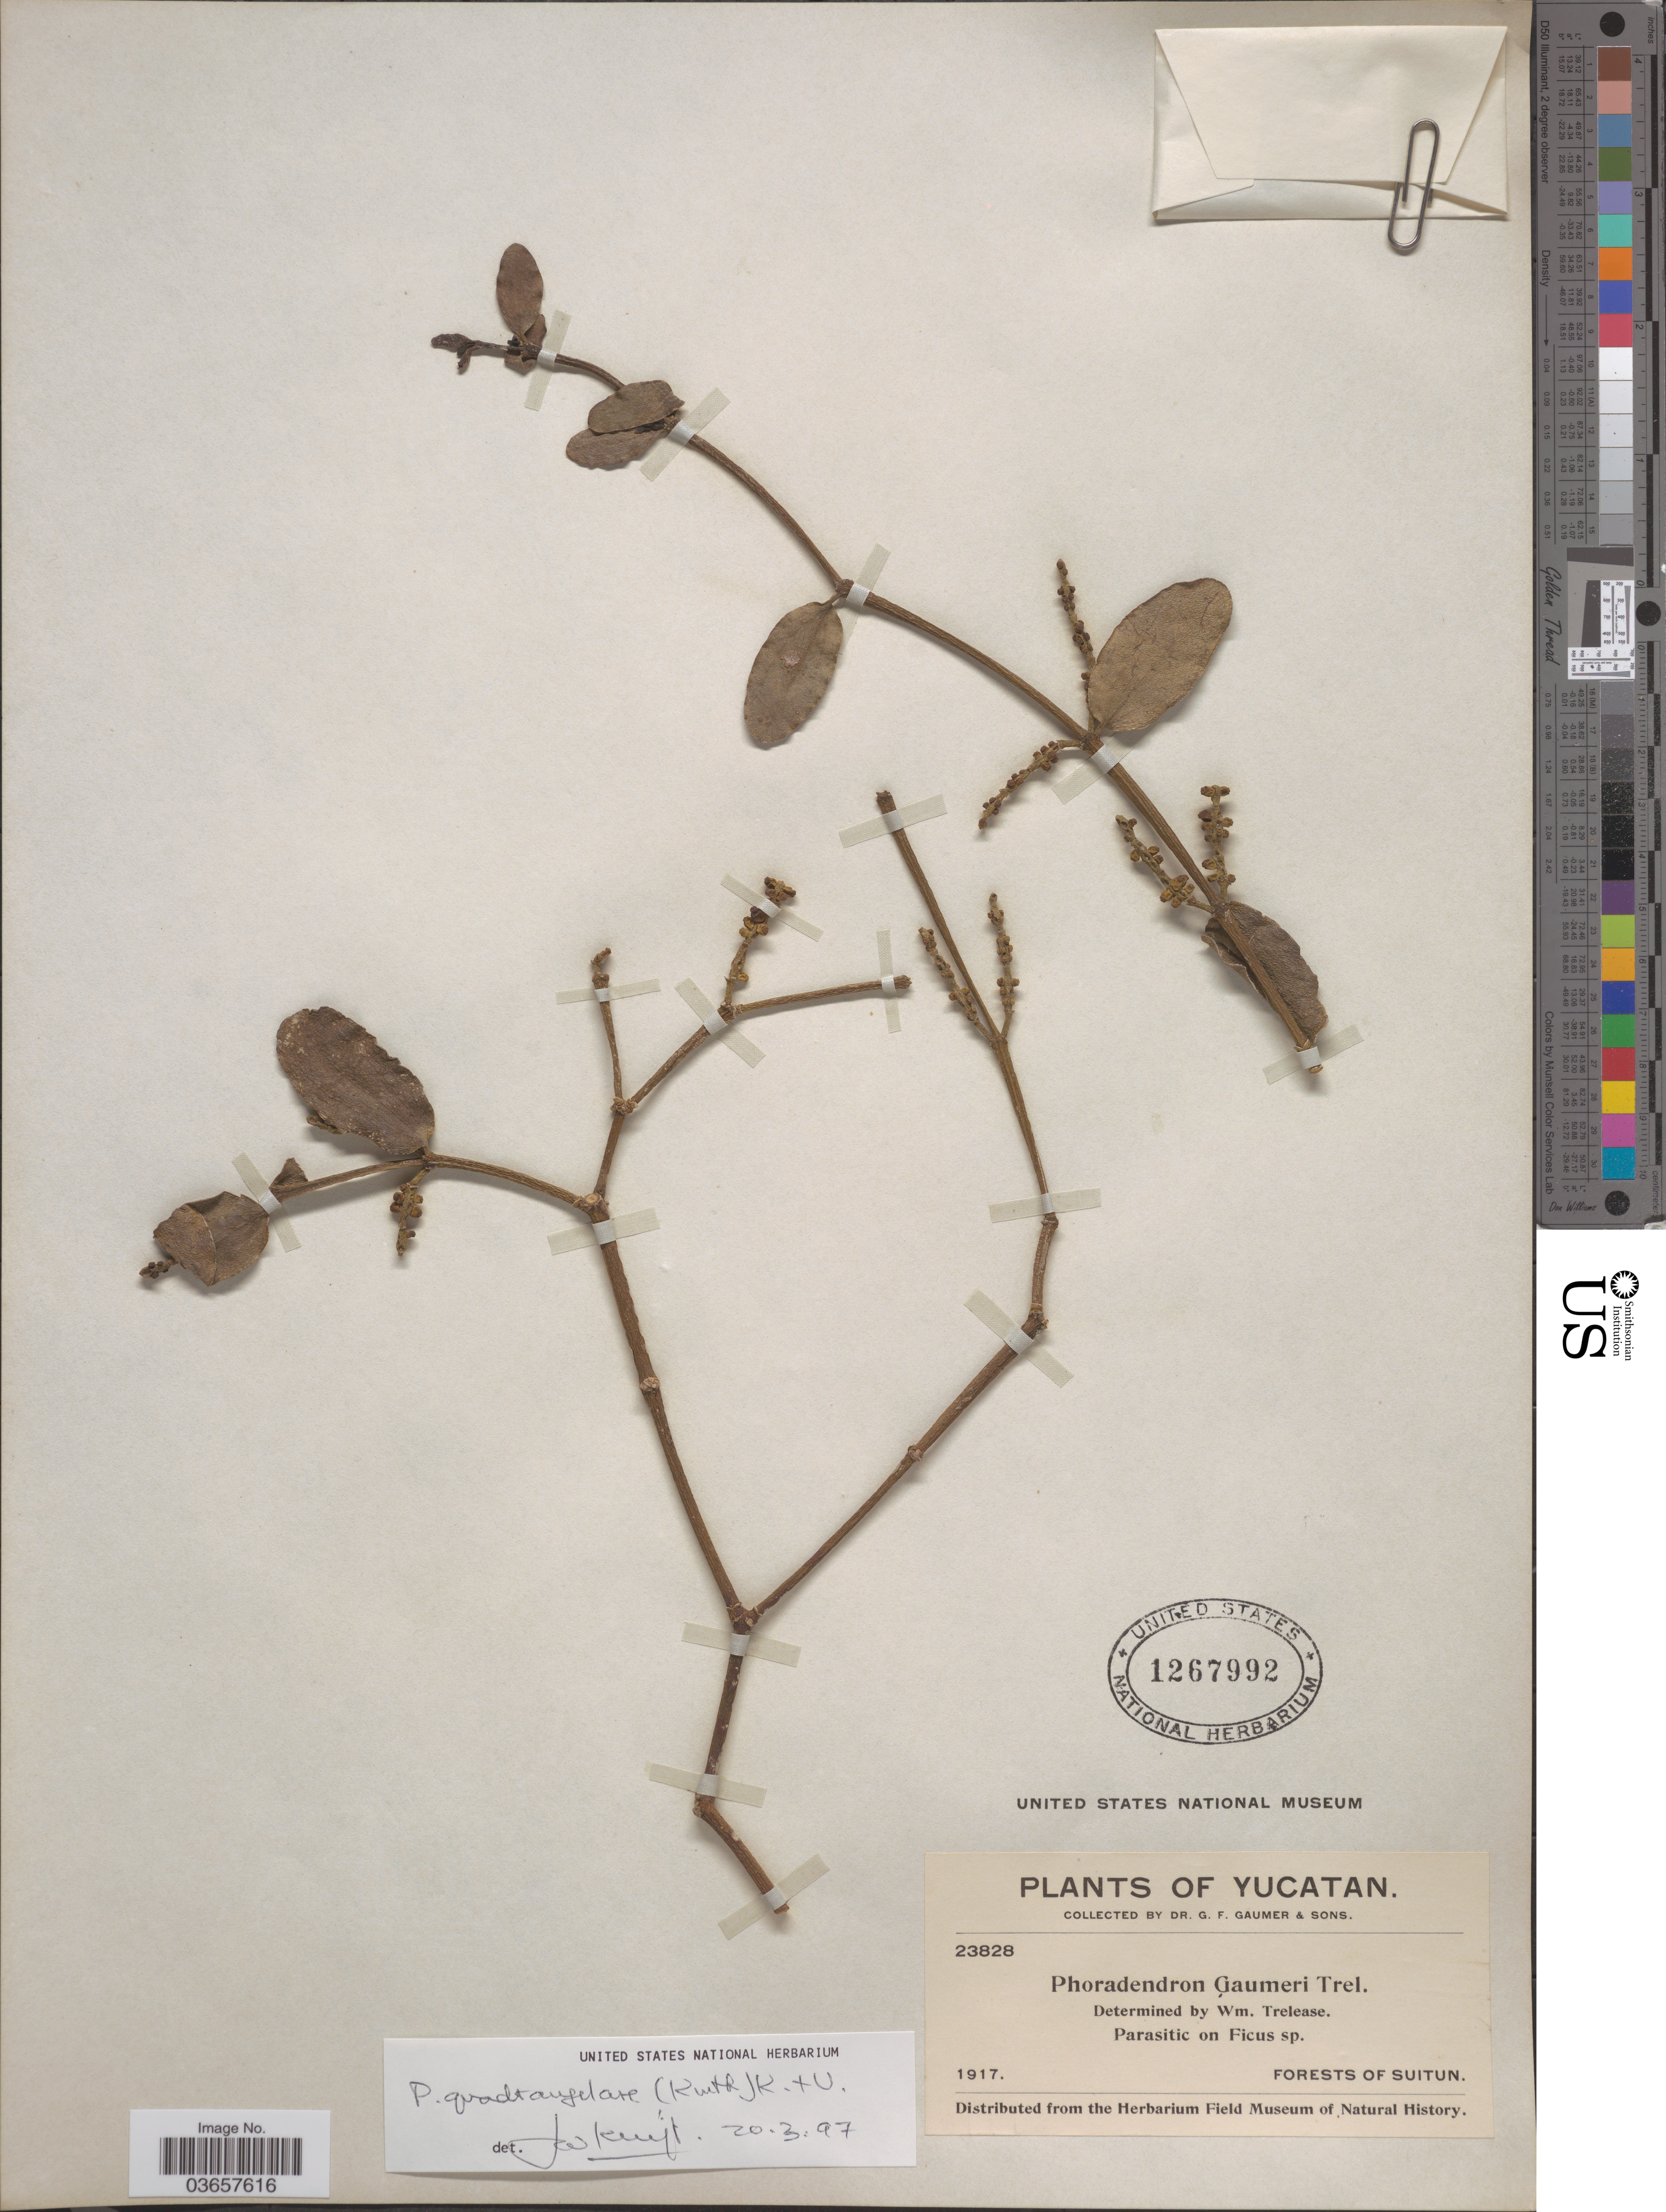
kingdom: Plantae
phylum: Tracheophyta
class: Magnoliopsida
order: Santalales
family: Viscaceae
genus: Phoradendron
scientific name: Phoradendron quadrangulare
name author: (Kunth) Griseb.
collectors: G. F. Gaumer & Sons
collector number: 23828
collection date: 1917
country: Mexico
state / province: Yucatán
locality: Forests of Suitun.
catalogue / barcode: US 1267992